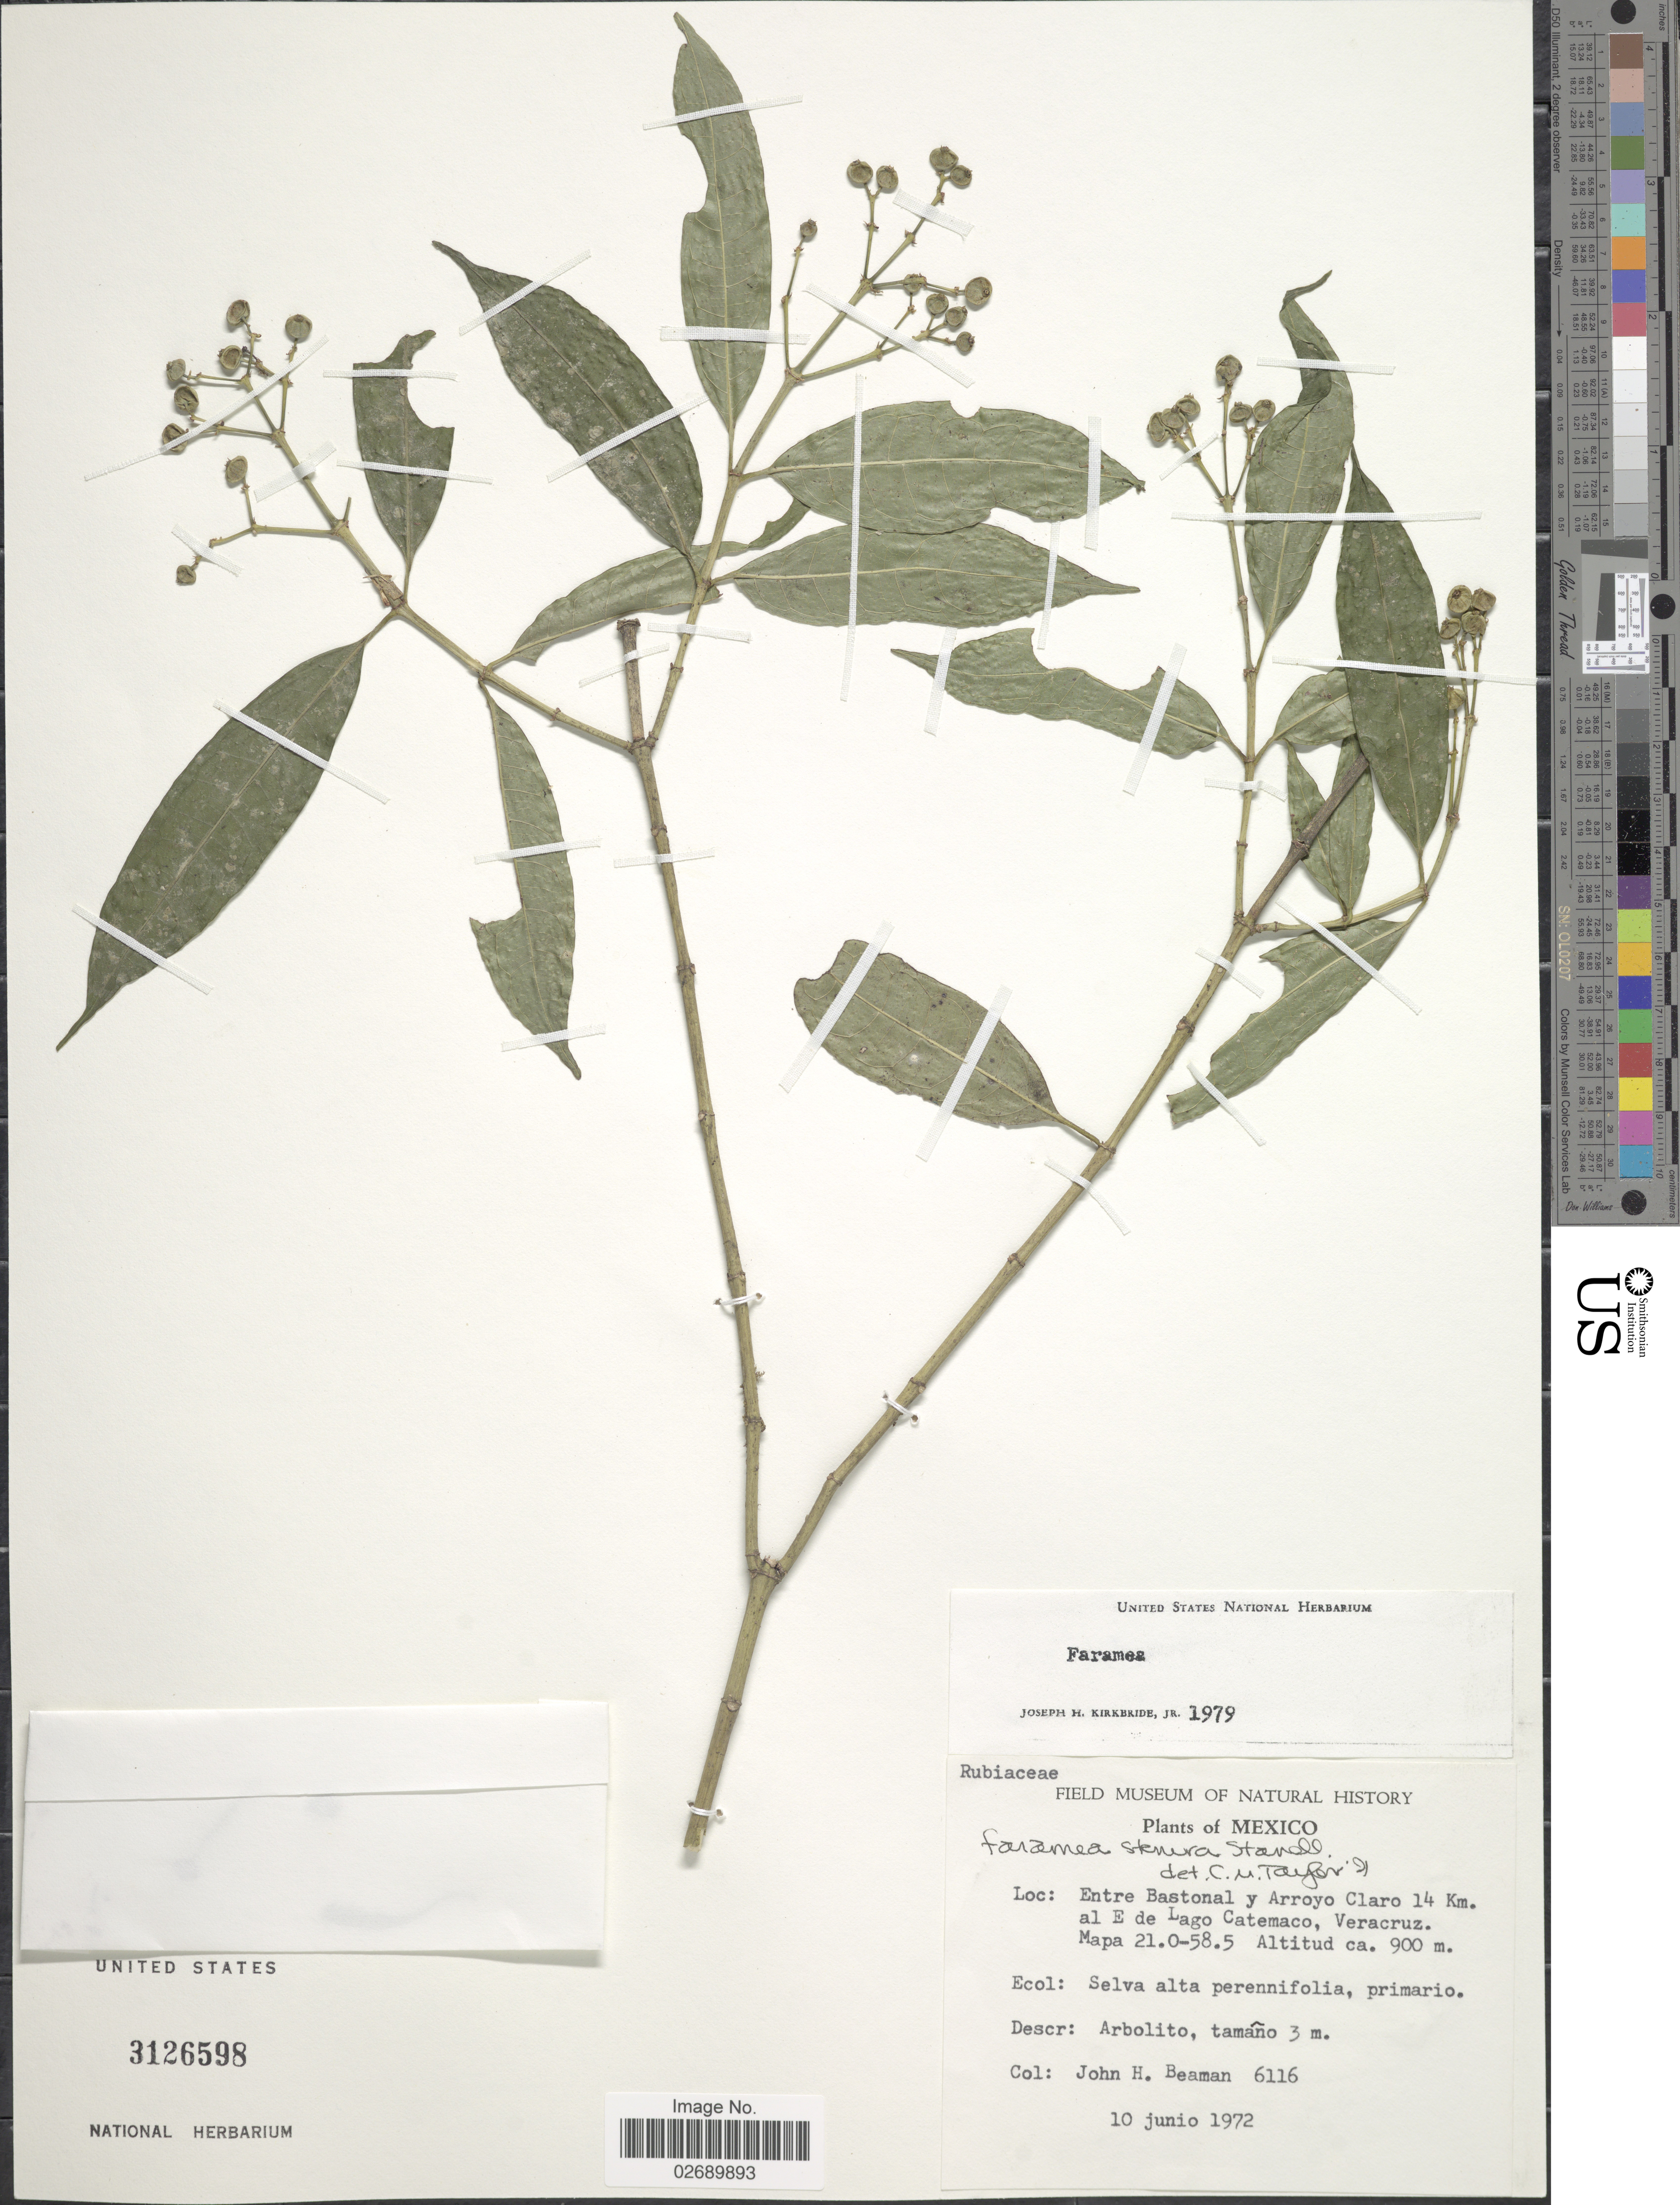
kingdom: Plantae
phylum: Tracheophyta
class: Magnoliopsida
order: Gentianales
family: Rubiaceae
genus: Faramea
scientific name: Faramea stenura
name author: Standl.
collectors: J. H. Beaman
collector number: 6116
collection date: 1972-06-10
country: Mexico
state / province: Veracruz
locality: Entre Bastonal y Arroyo Claro 14 km. al E de Lago Catemaco;. Mapa 21.0-58.5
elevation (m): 900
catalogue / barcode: US 3126598